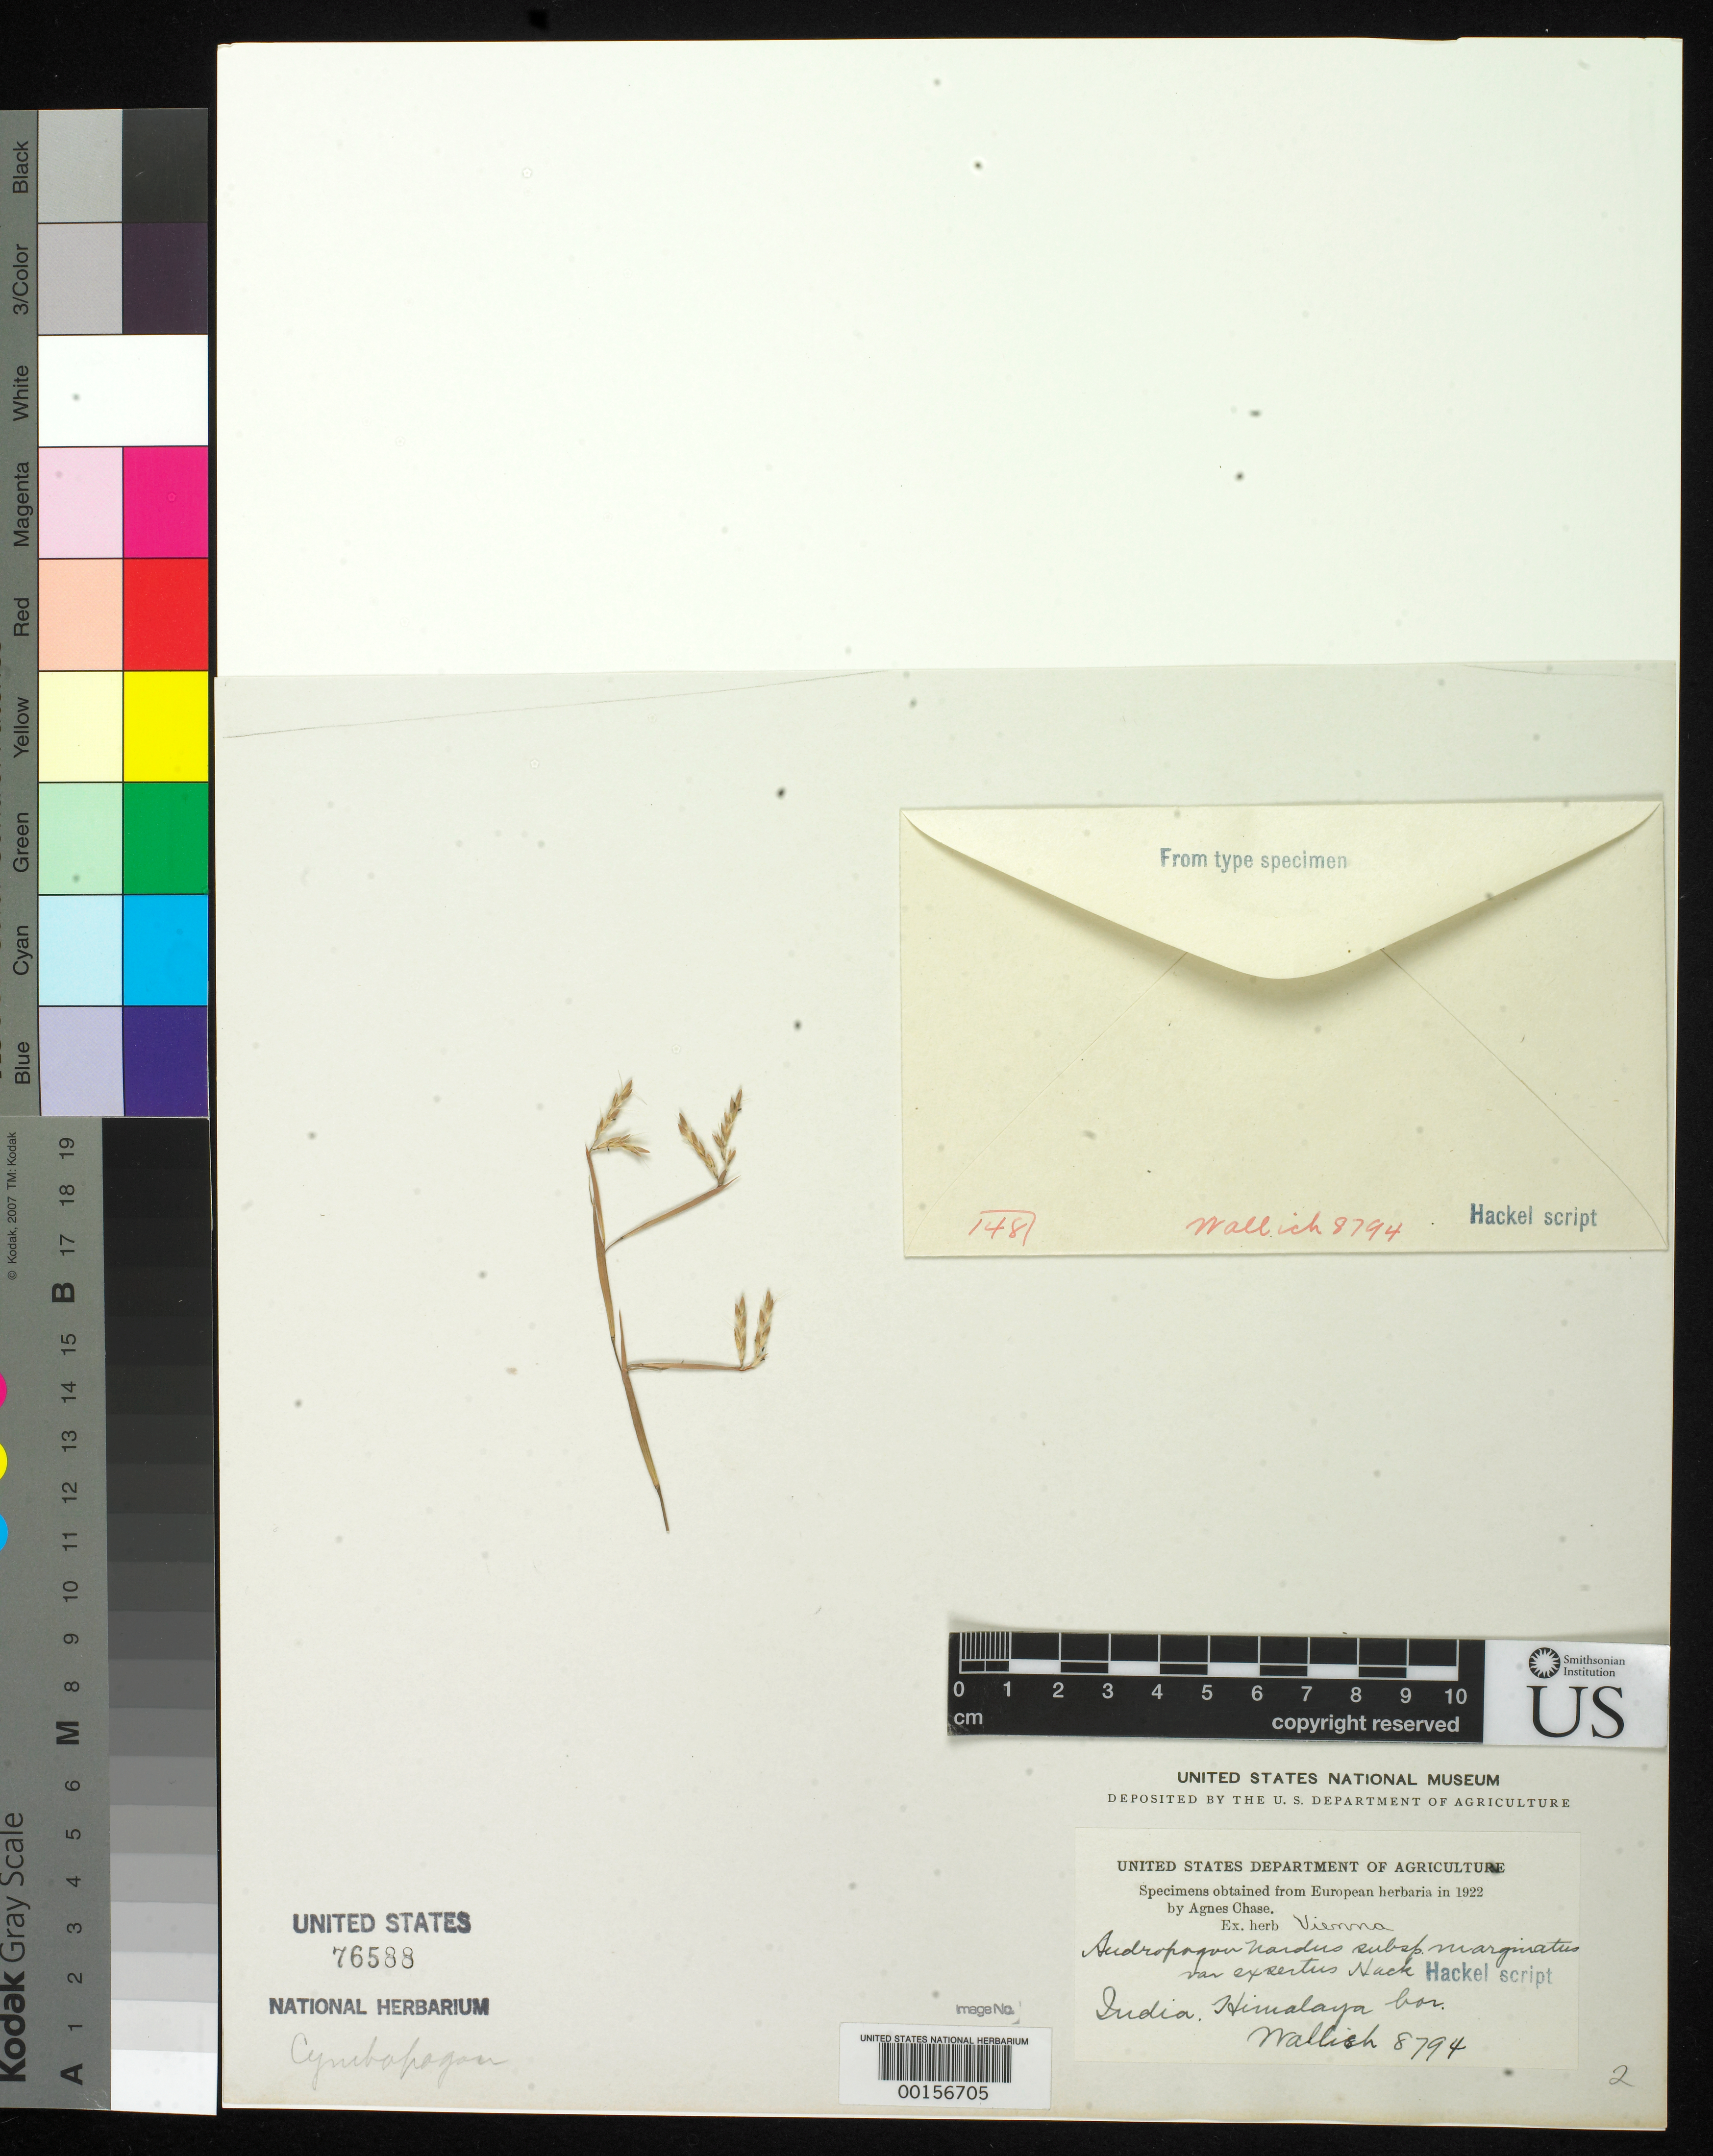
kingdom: Plantae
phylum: Tracheophyta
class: Liliopsida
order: Poales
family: Poaceae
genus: Andropogon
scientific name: Andropogon nardus subsp. marginatus var. exsertus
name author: Hack. in A. DC.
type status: Type Fragment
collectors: N. Wallich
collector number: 8794 M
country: Nepal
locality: Himalaya, India border.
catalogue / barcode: US 76588